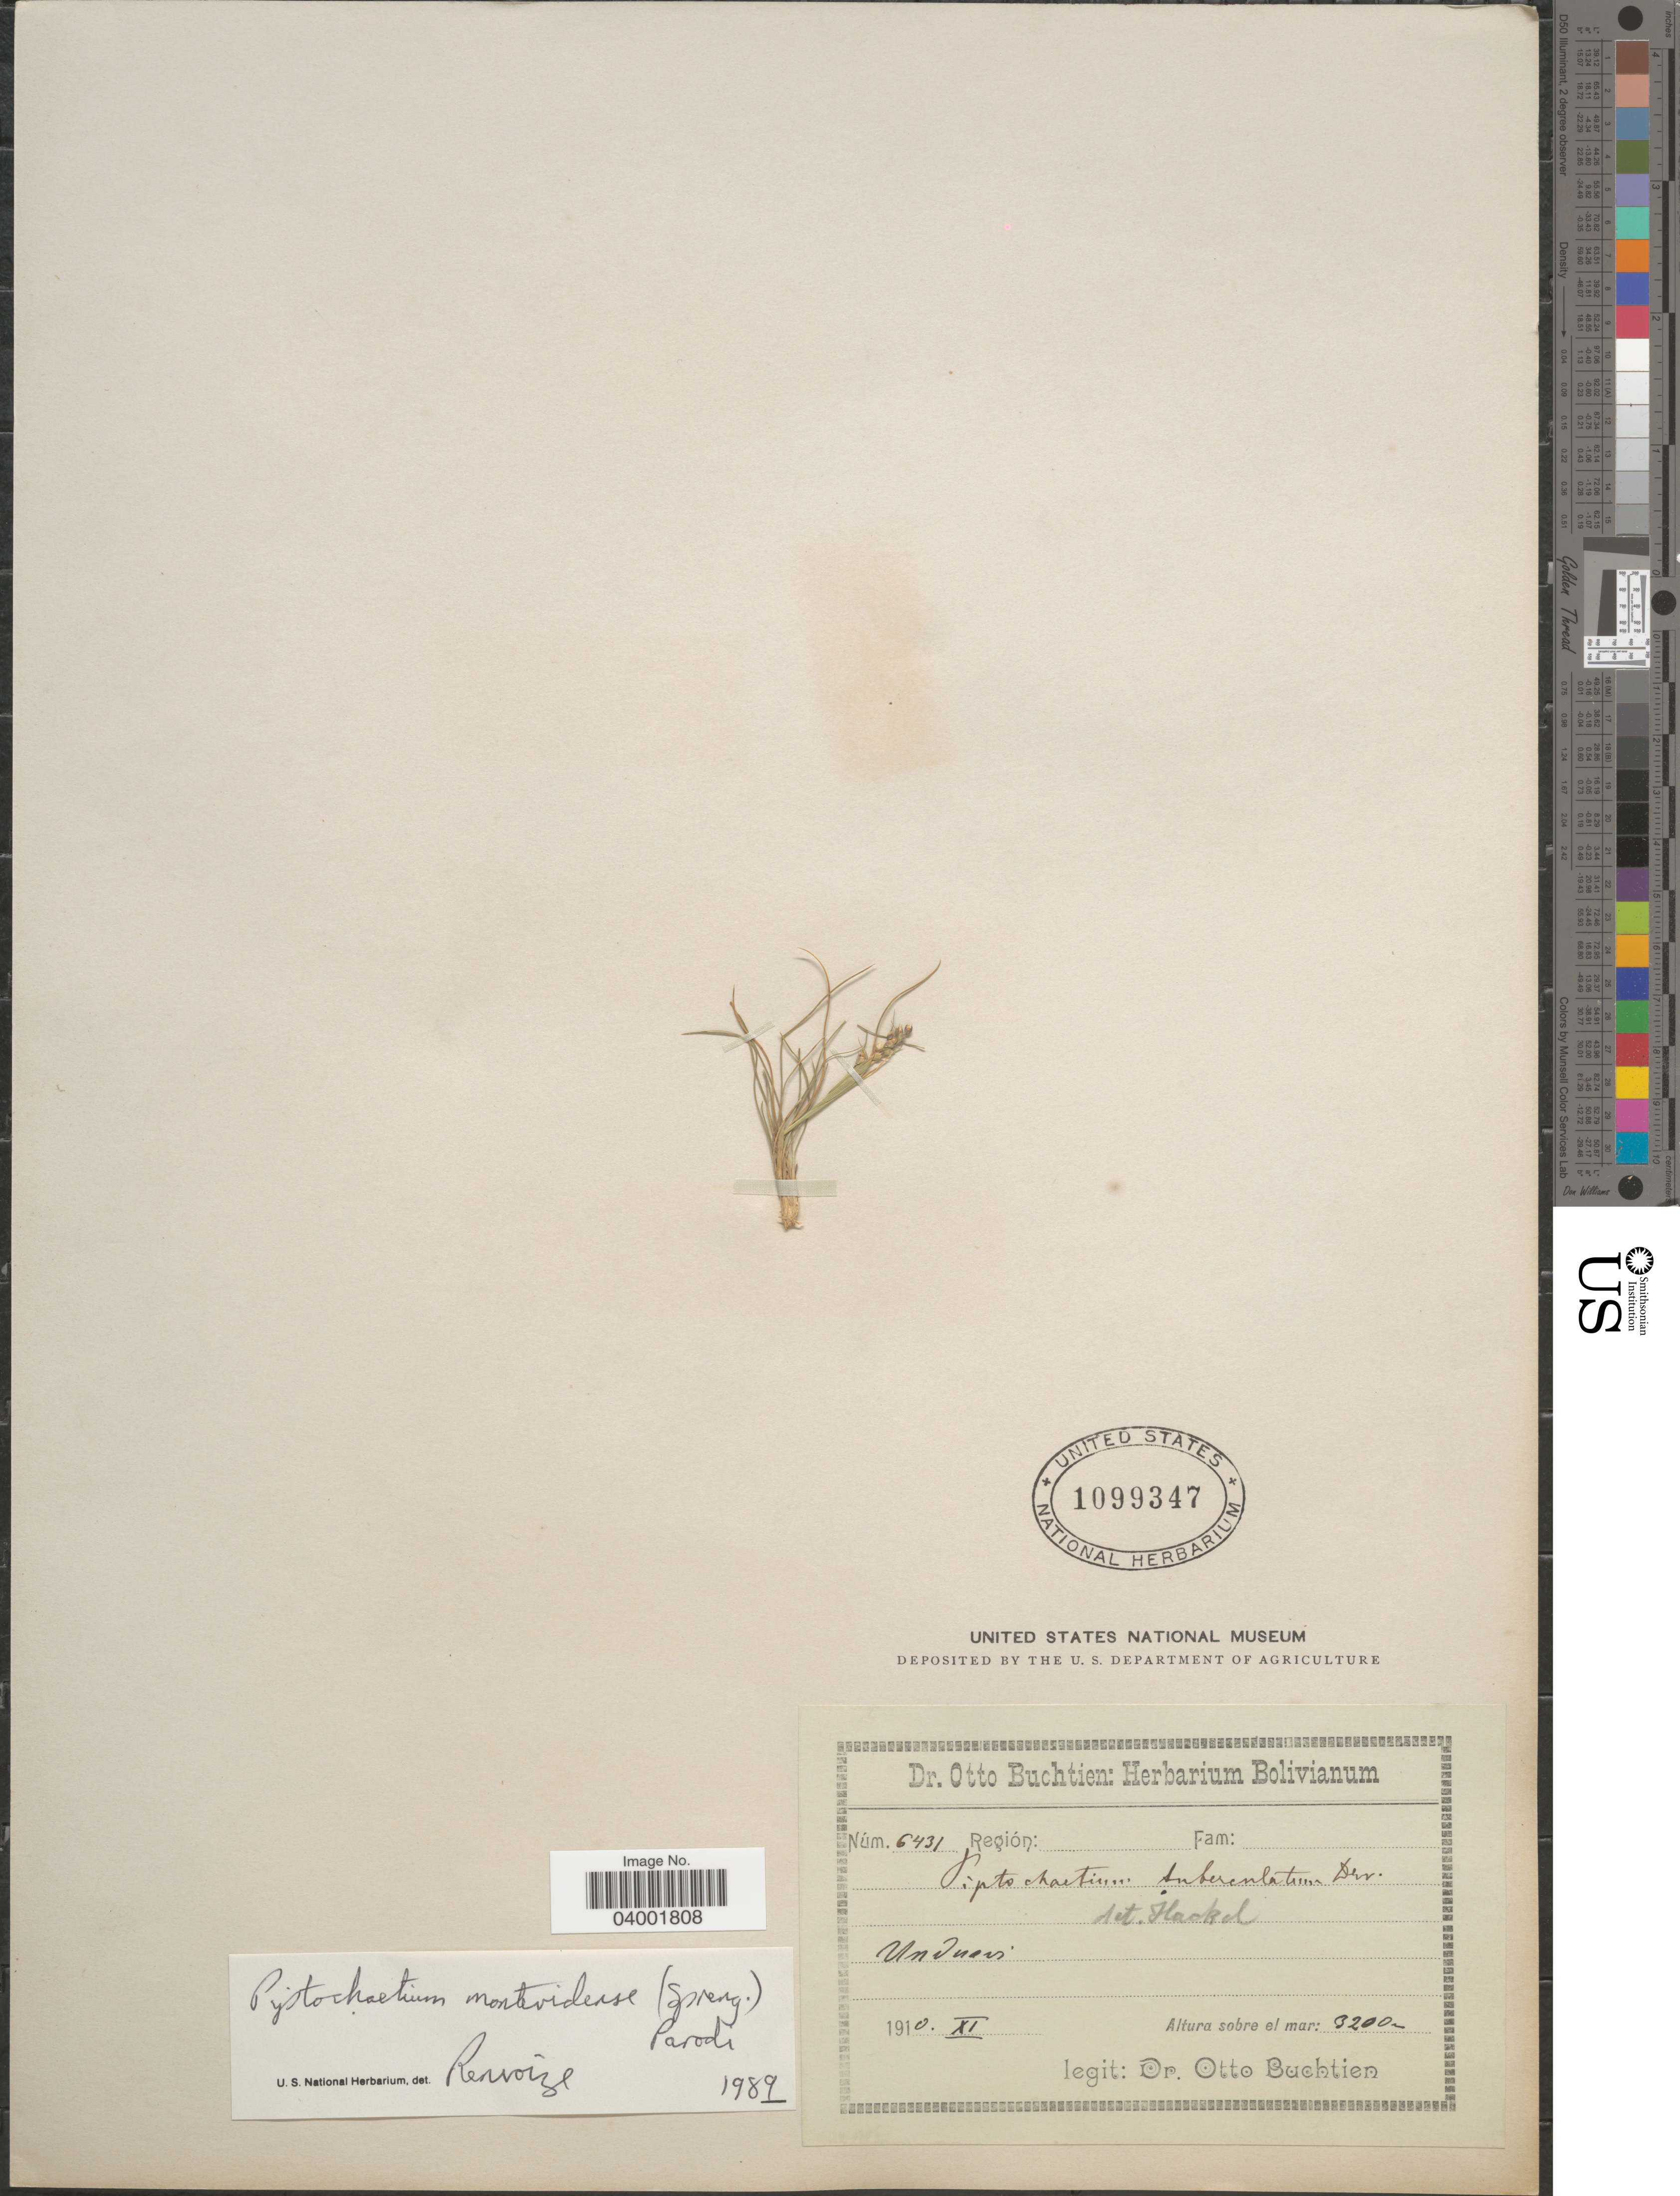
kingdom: Plantae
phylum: Tracheophyta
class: Liliopsida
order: Poales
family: Poaceae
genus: Piptochaetium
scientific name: Piptochaetium montevidense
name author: (Spreng.) Parodi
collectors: O. Buchtien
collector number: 6431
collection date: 1910-11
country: Bolivia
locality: Unduavi.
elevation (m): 3200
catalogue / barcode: US 1099347